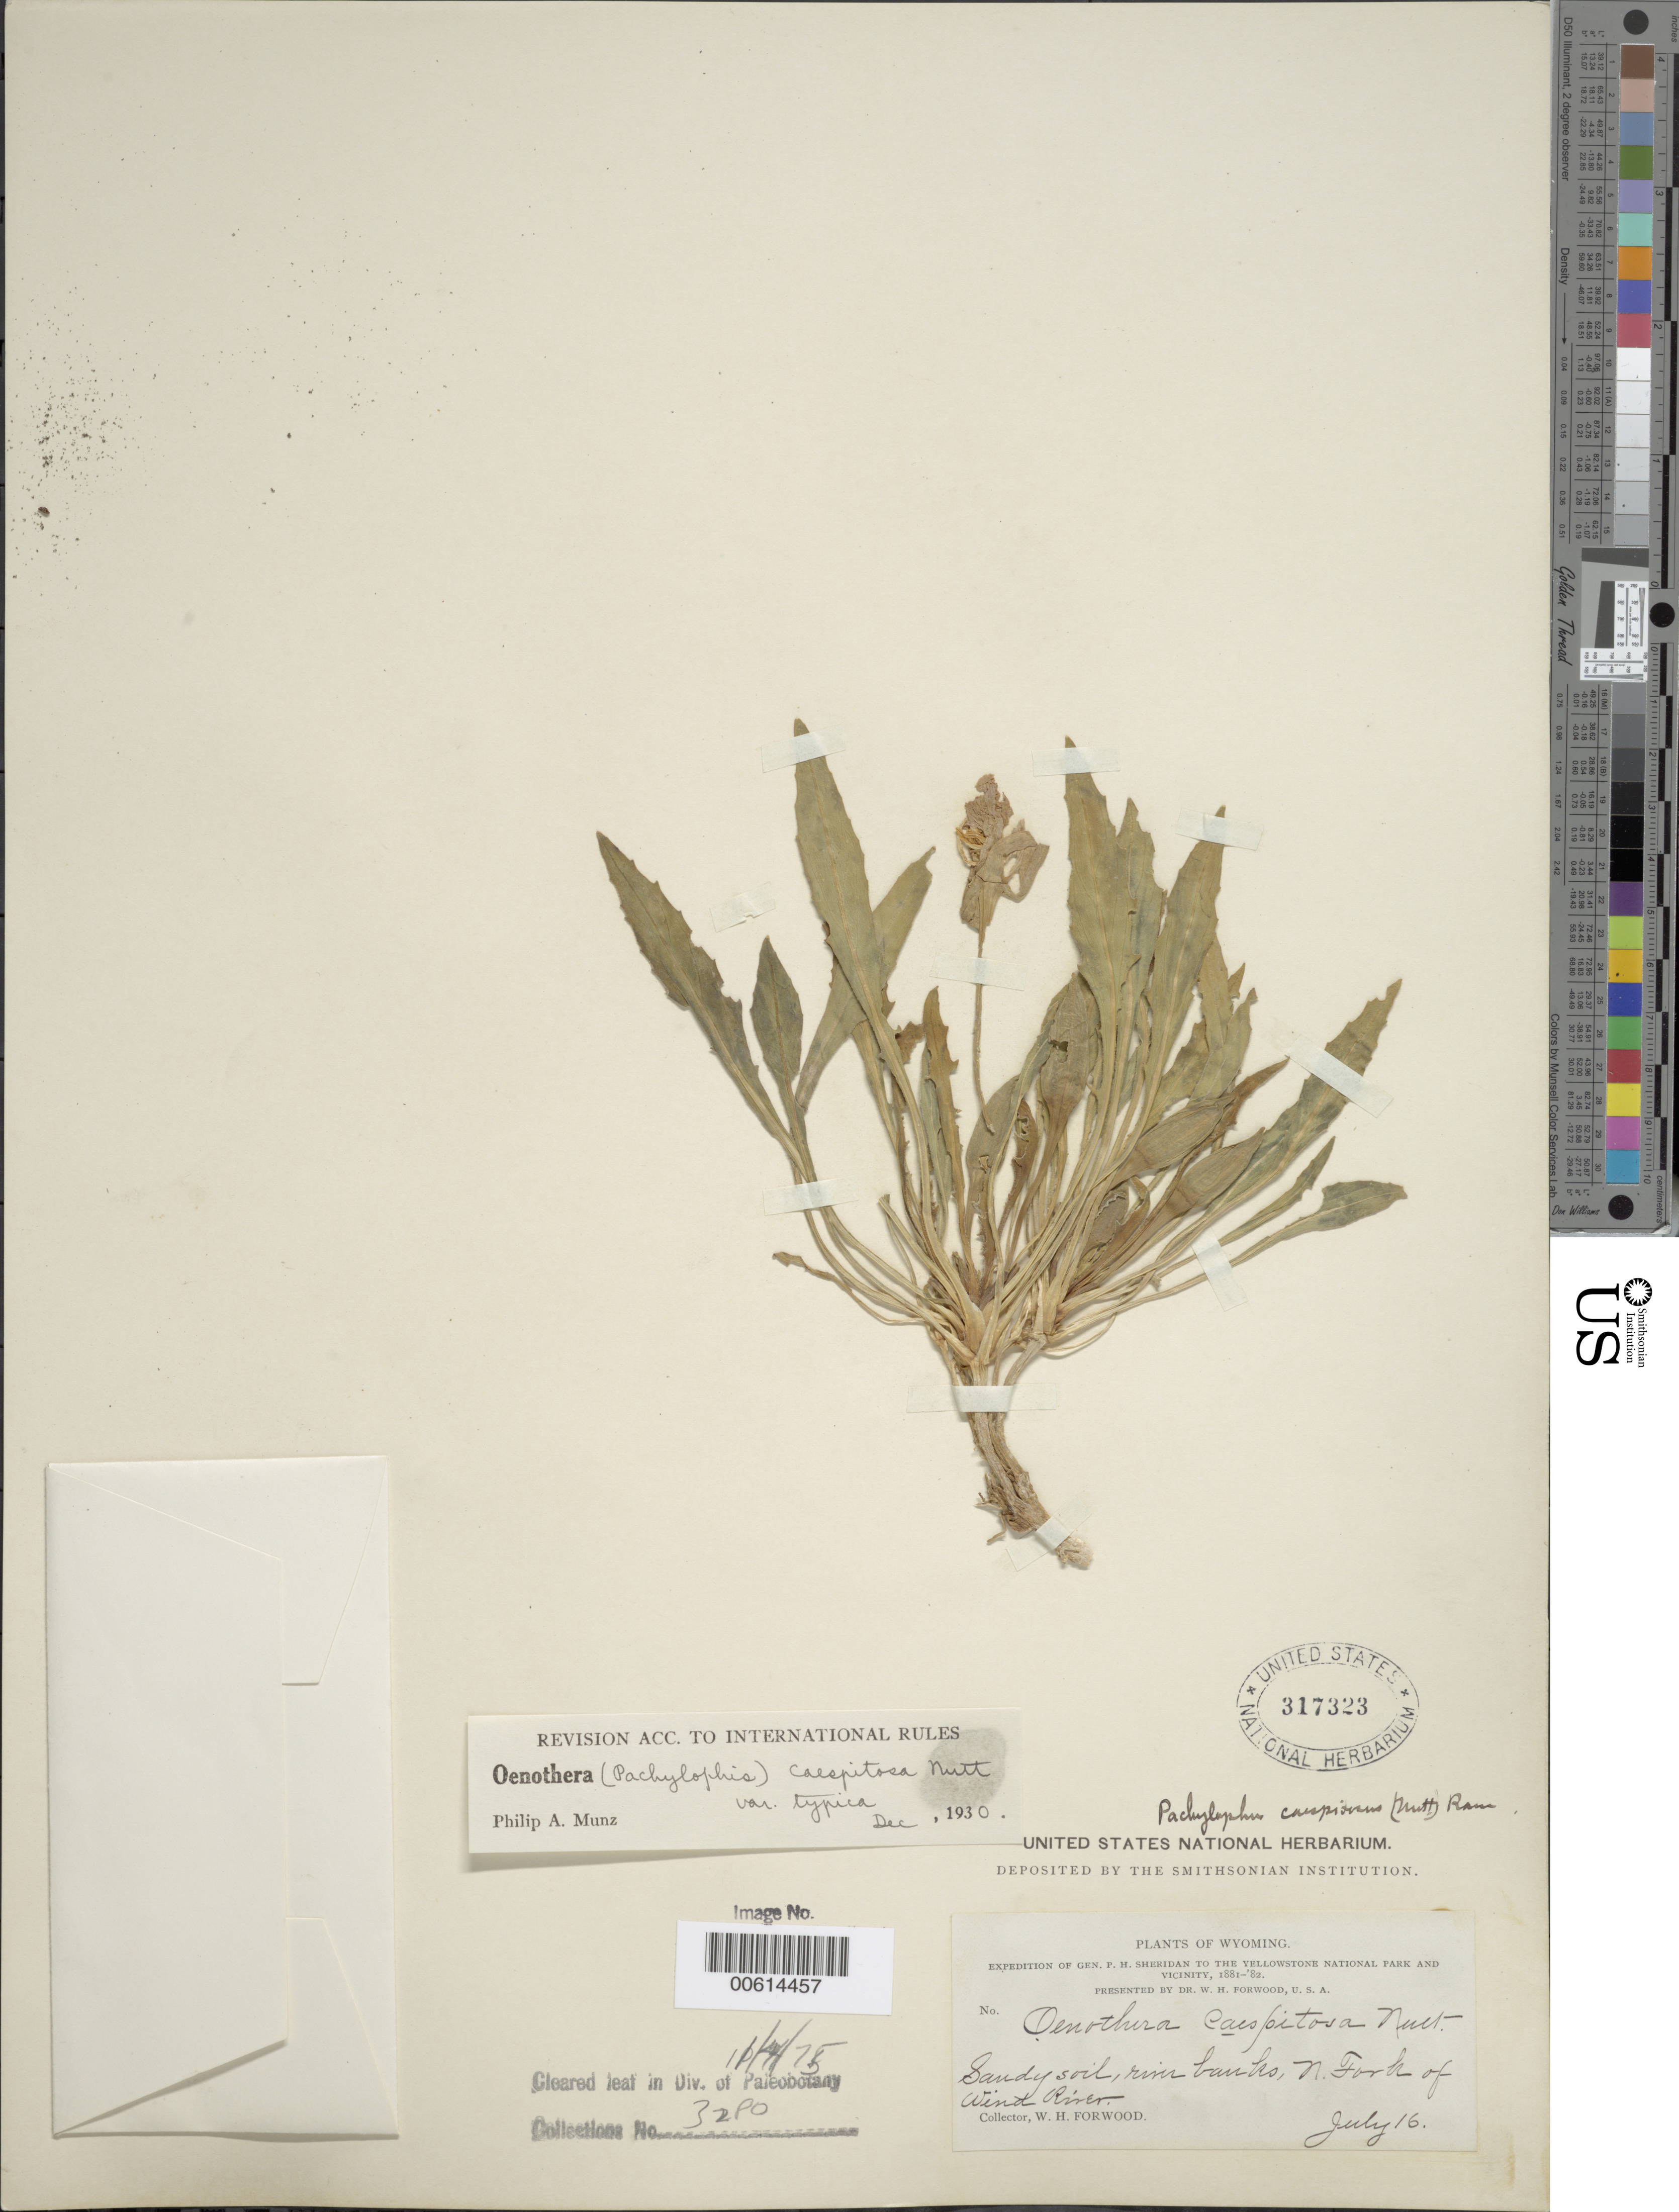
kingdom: Plantae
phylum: Tracheophyta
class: Magnoliopsida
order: Myrtales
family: Onagraceae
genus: Oenothera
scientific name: Oenothera cespitosa subsp. cespitosa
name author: Nutt.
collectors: W. Forwood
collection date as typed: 16 Jul 1881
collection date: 1881-07-16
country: United States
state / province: Wyoming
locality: Yellowstone National Park, North Fork of Wind River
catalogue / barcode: US 317323